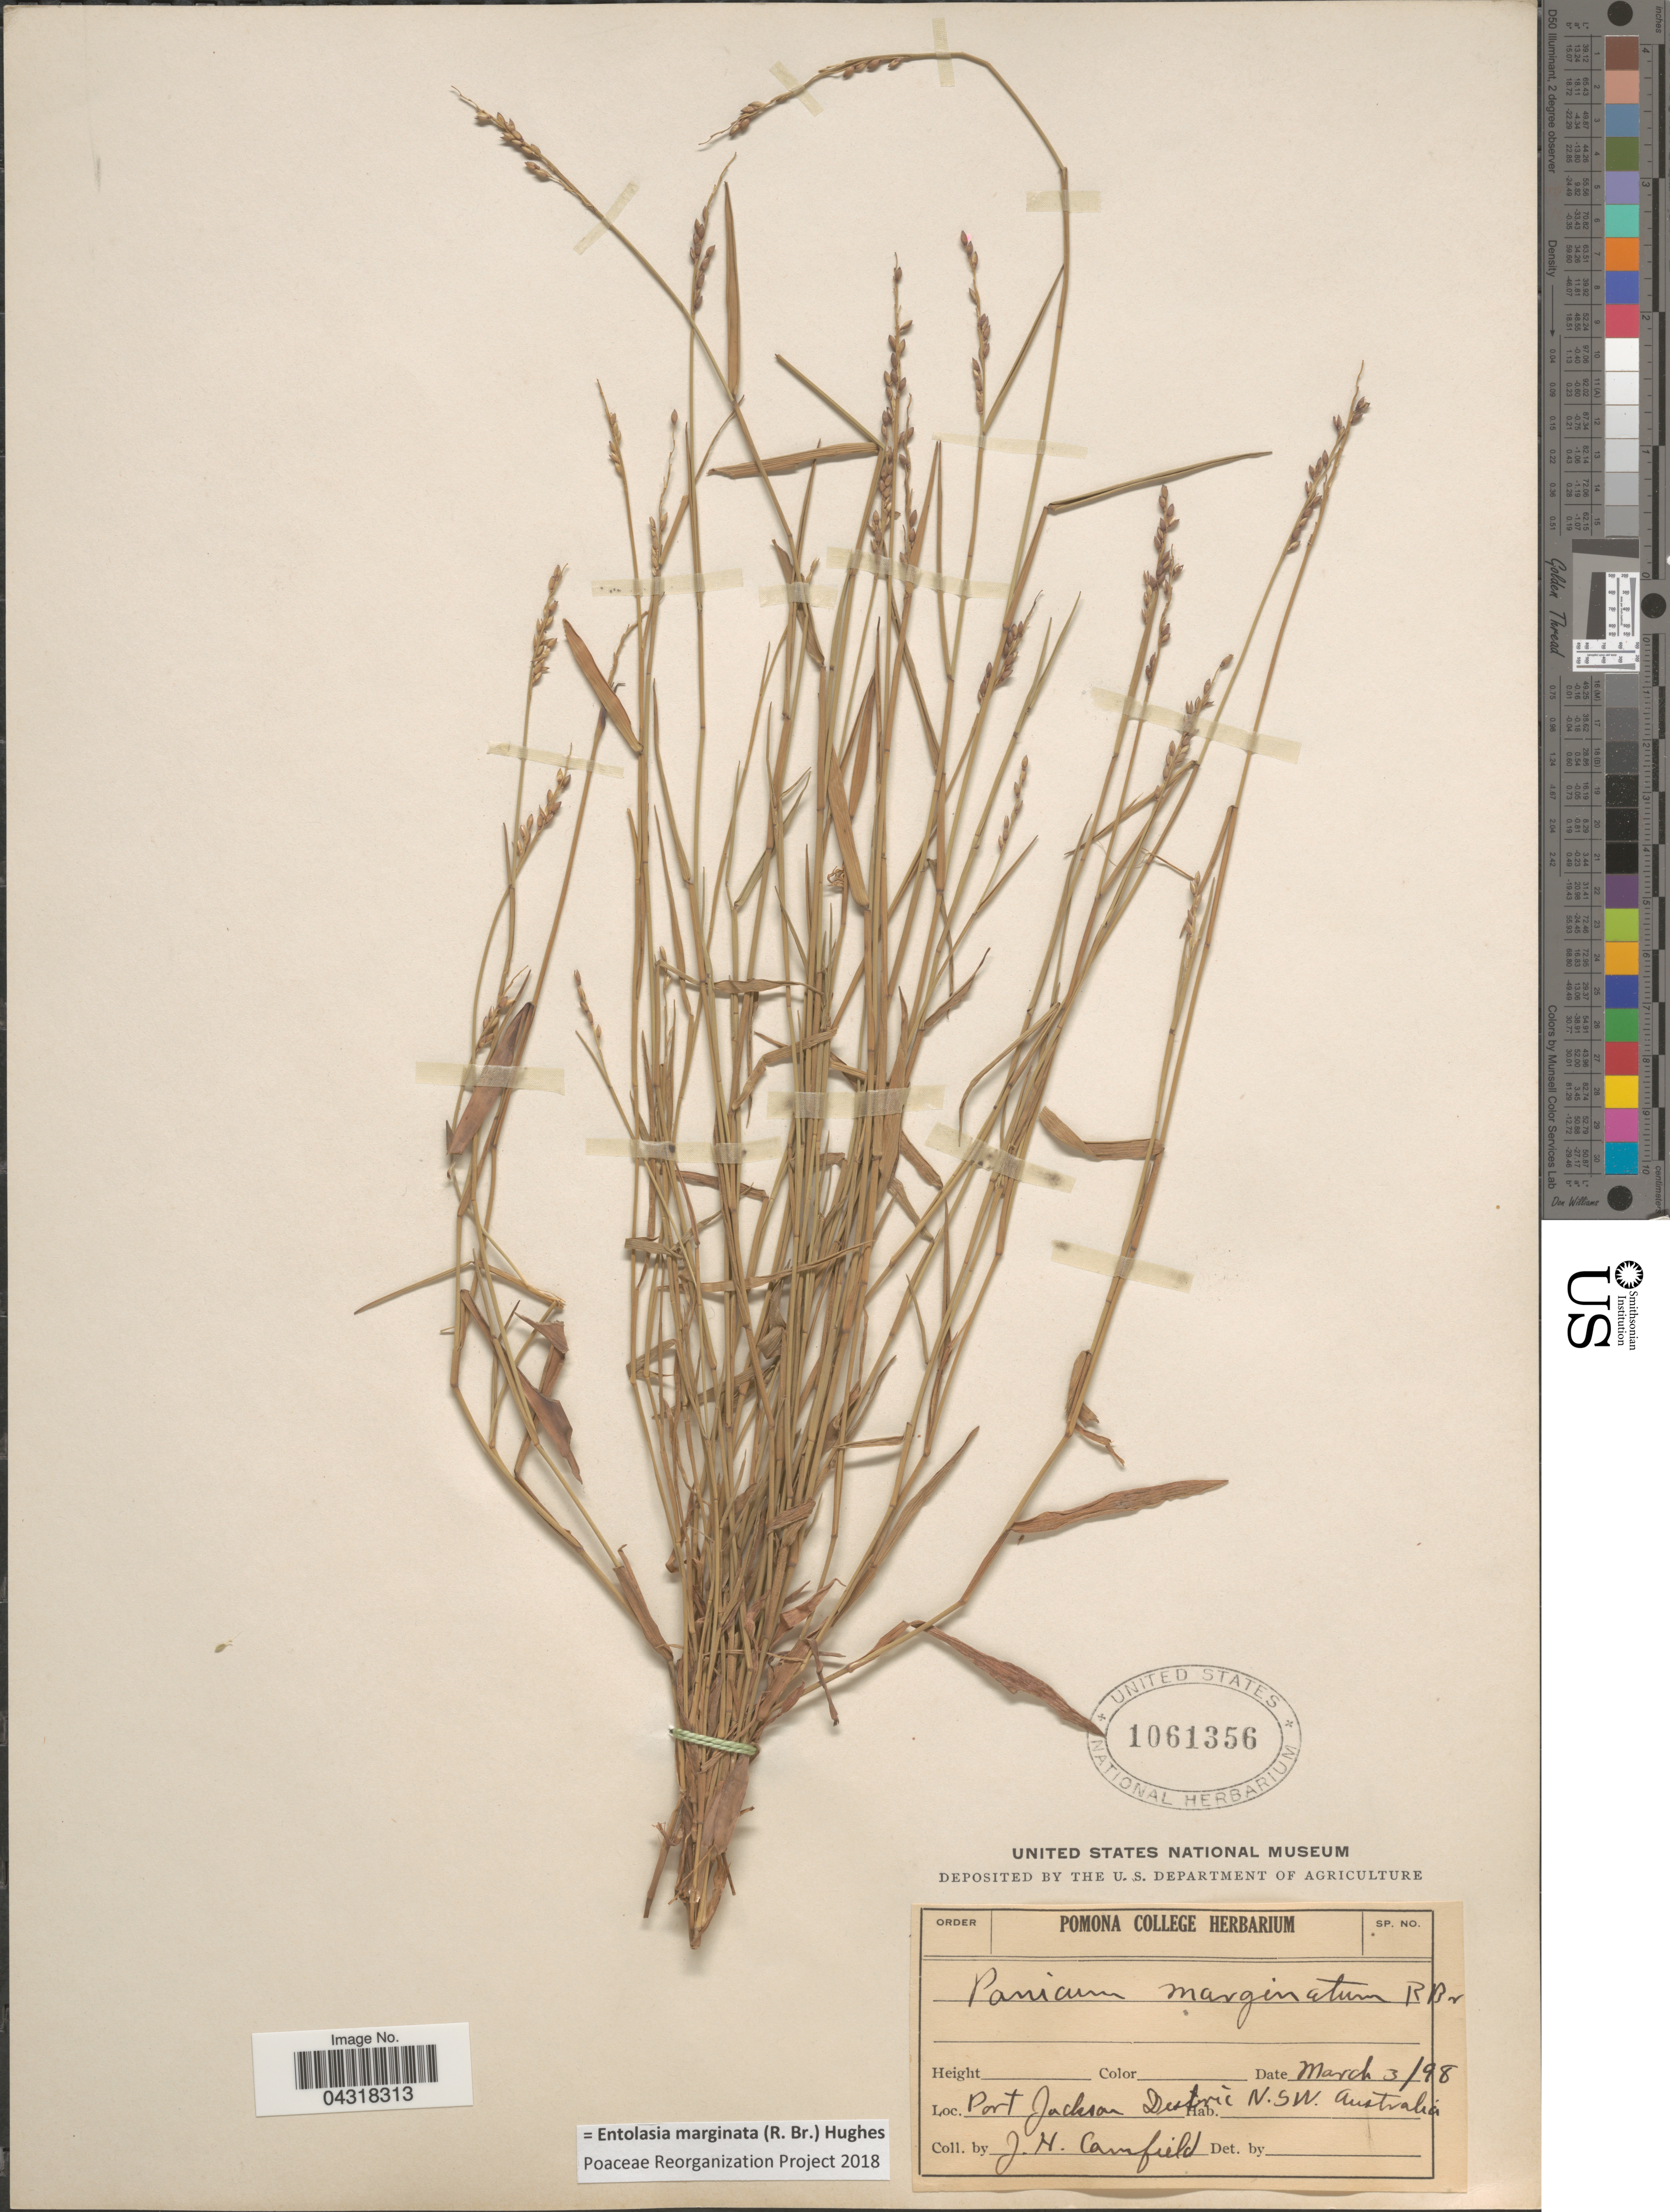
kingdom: Plantae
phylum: Tracheophyta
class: Liliopsida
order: Poales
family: Poaceae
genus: Entolasia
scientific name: Entolasia marginata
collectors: J. Camfield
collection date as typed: Transcribed d/m/y: 3/3/98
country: Australia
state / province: New South Wales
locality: Port Jackson District.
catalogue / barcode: US 1061356